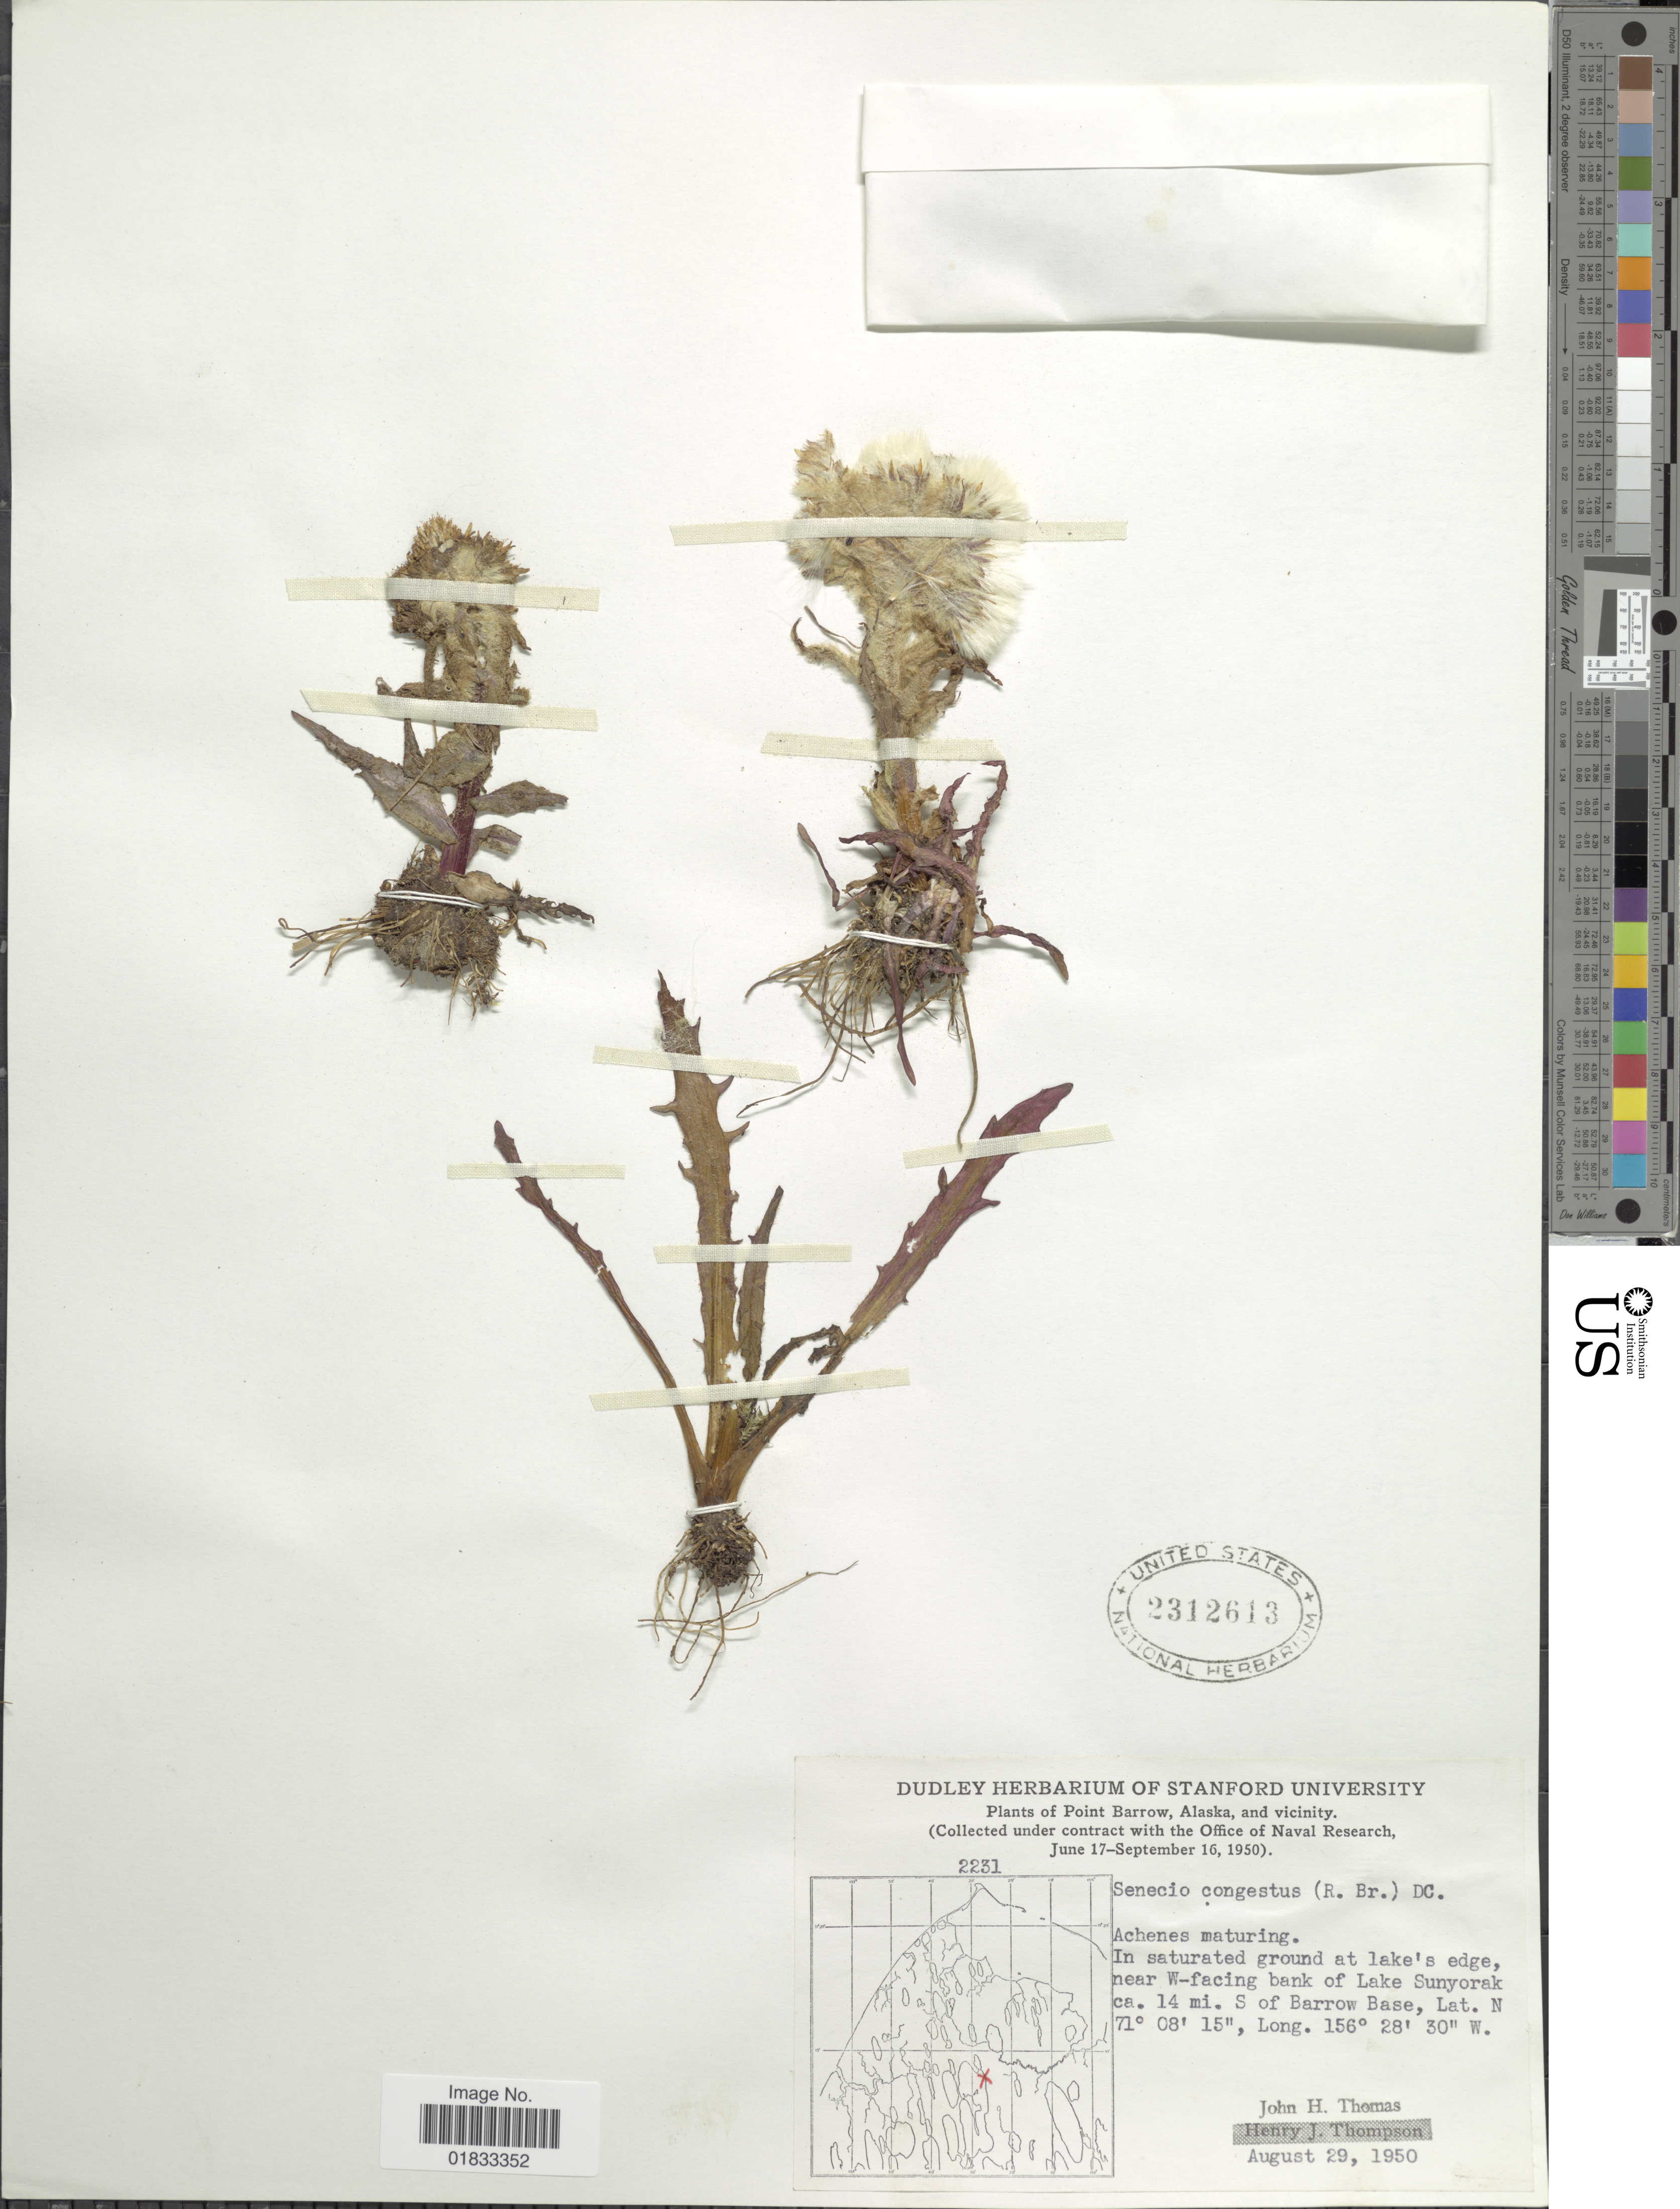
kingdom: Plantae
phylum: Tracheophyta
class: Magnoliopsida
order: Asterales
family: Asteraceae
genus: Tephroseris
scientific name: Tephroseris palustris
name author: (L.) Rchb.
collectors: J. H. Thomas & H. Thompson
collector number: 2231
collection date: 1950-08-29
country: United States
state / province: Alaska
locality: Point Barrow, Alaska, and vicinity, in saturated ground at lake's edge, near W-facing bank of Lake Sunyorak ca. 14 mi. S of Barrow Base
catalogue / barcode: US 2312613